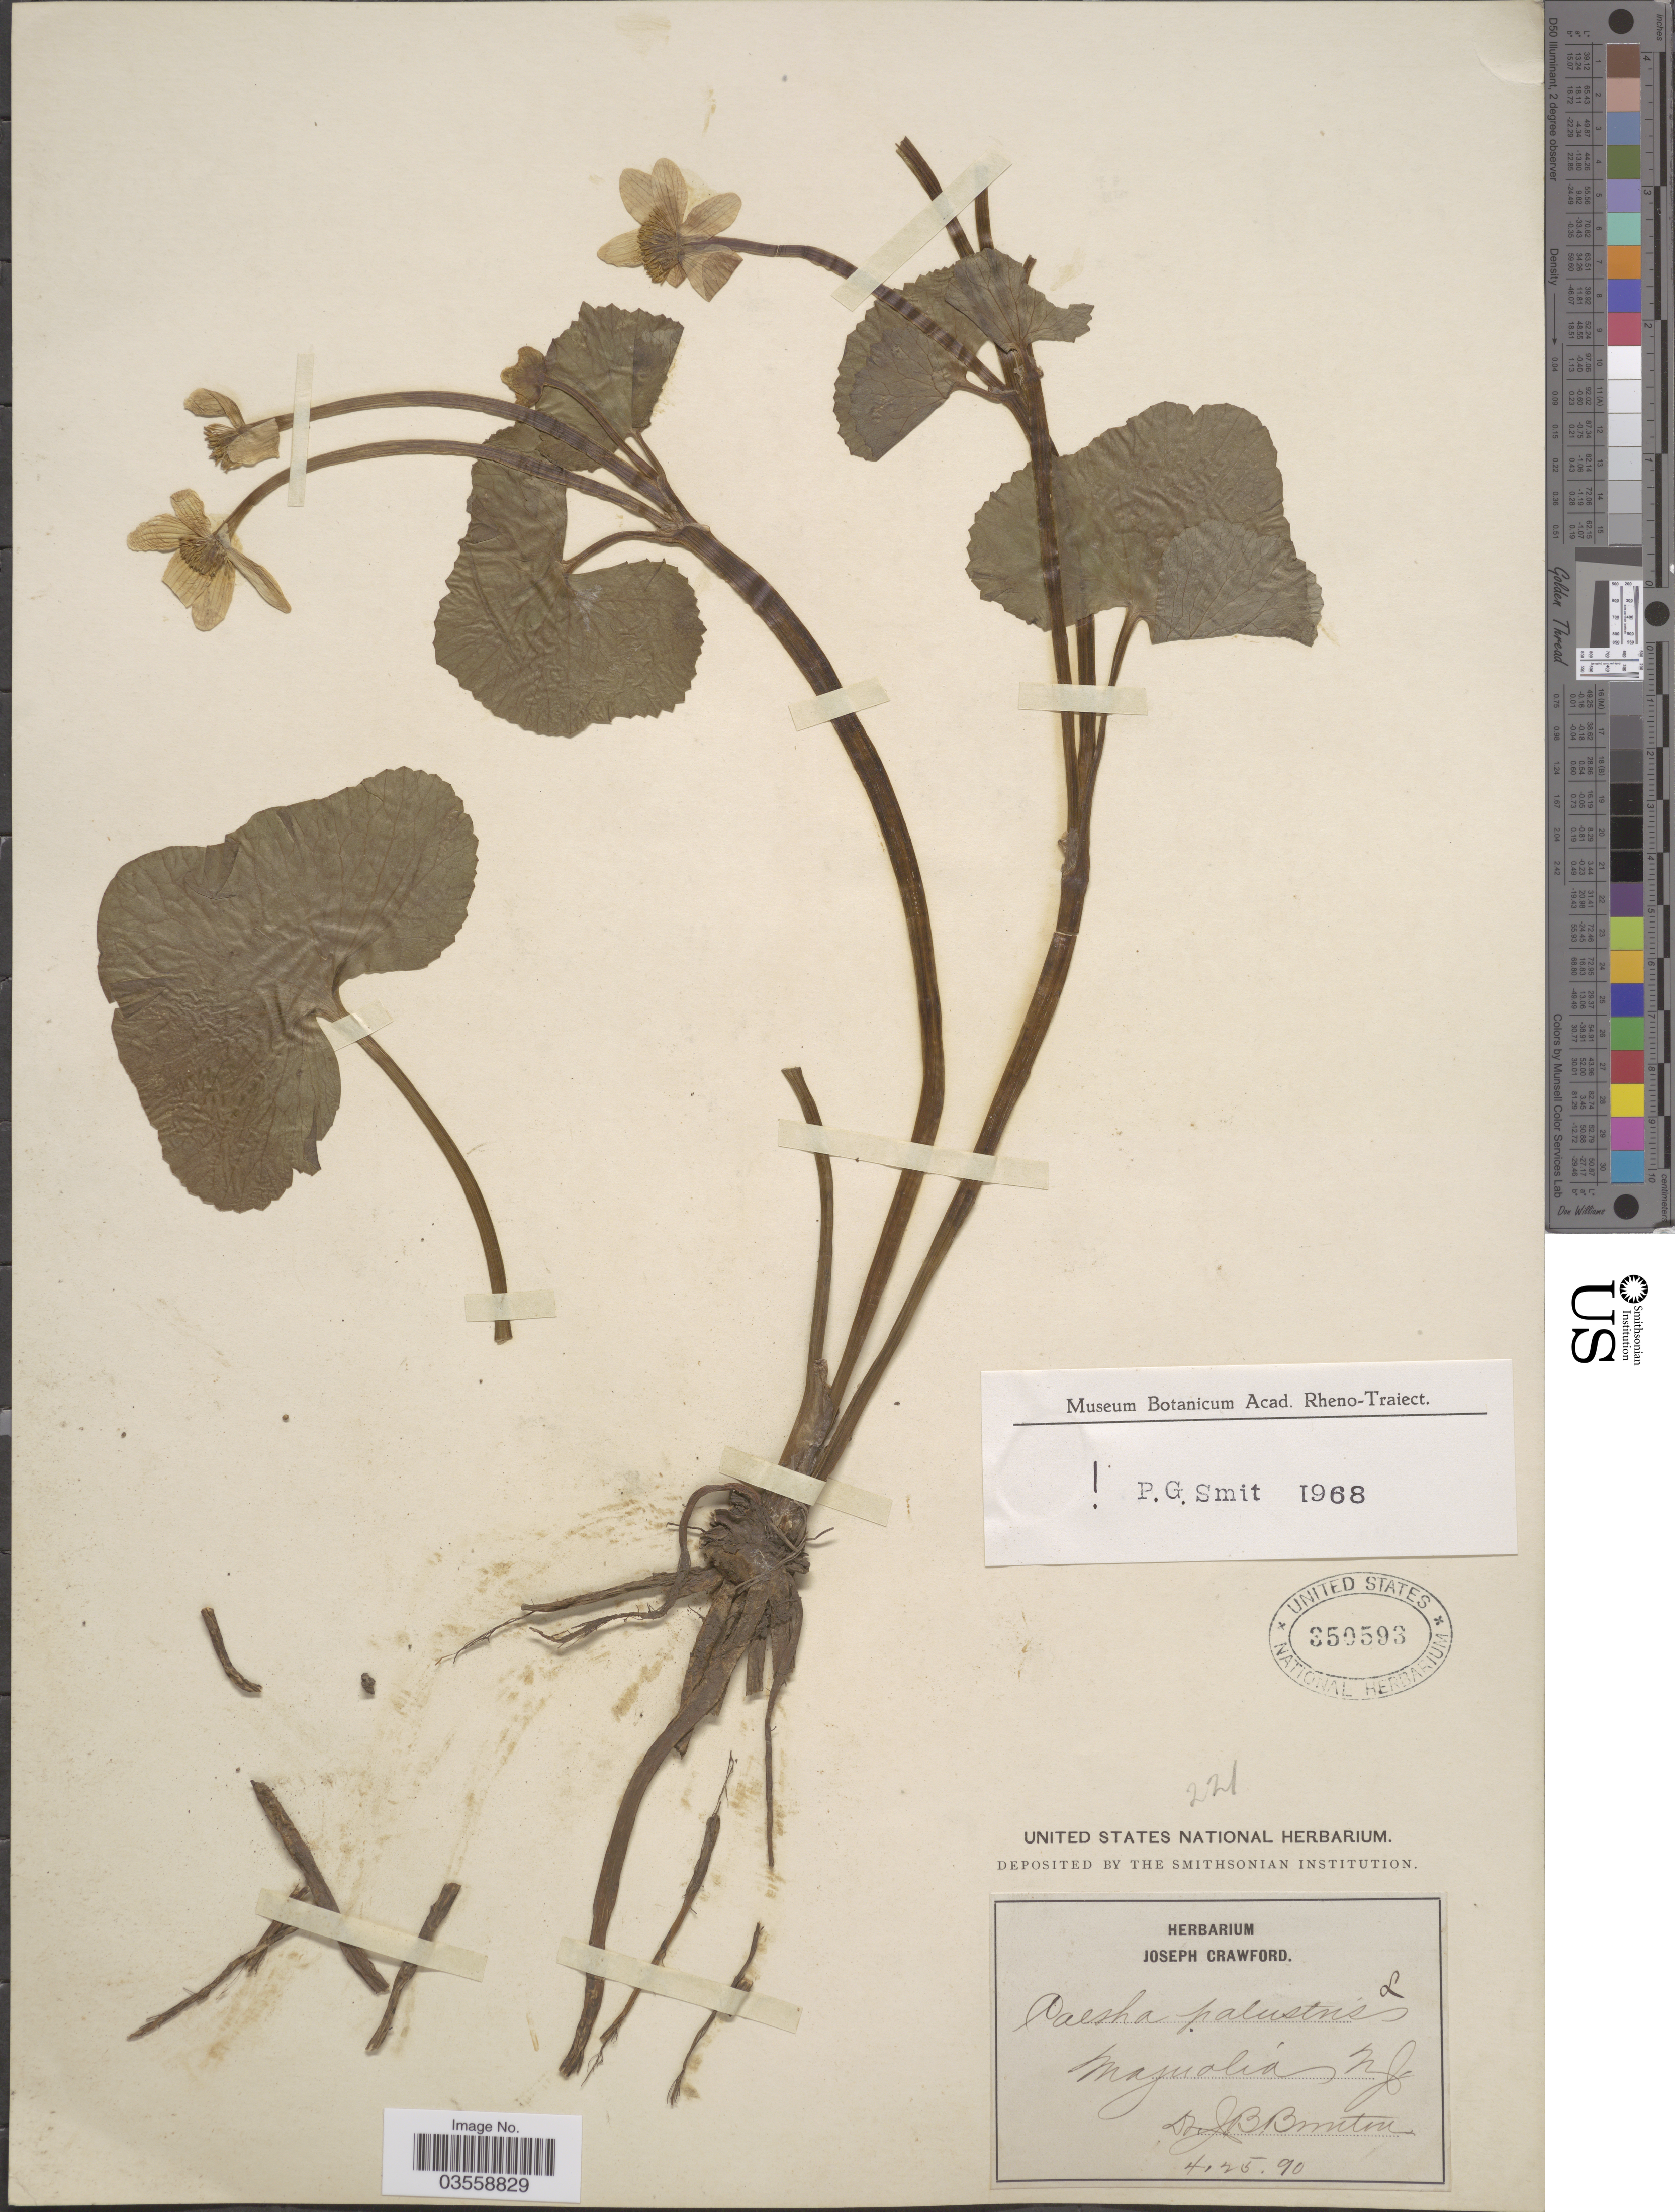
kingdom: Plantae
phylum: Tracheophyta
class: Magnoliopsida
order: Ranunculales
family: Ranunculaceae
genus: Caltha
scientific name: Caltha palustris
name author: L.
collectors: J. Brinton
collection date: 1890-04-25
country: United States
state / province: New Jersey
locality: Magnolia.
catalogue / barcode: US 350593